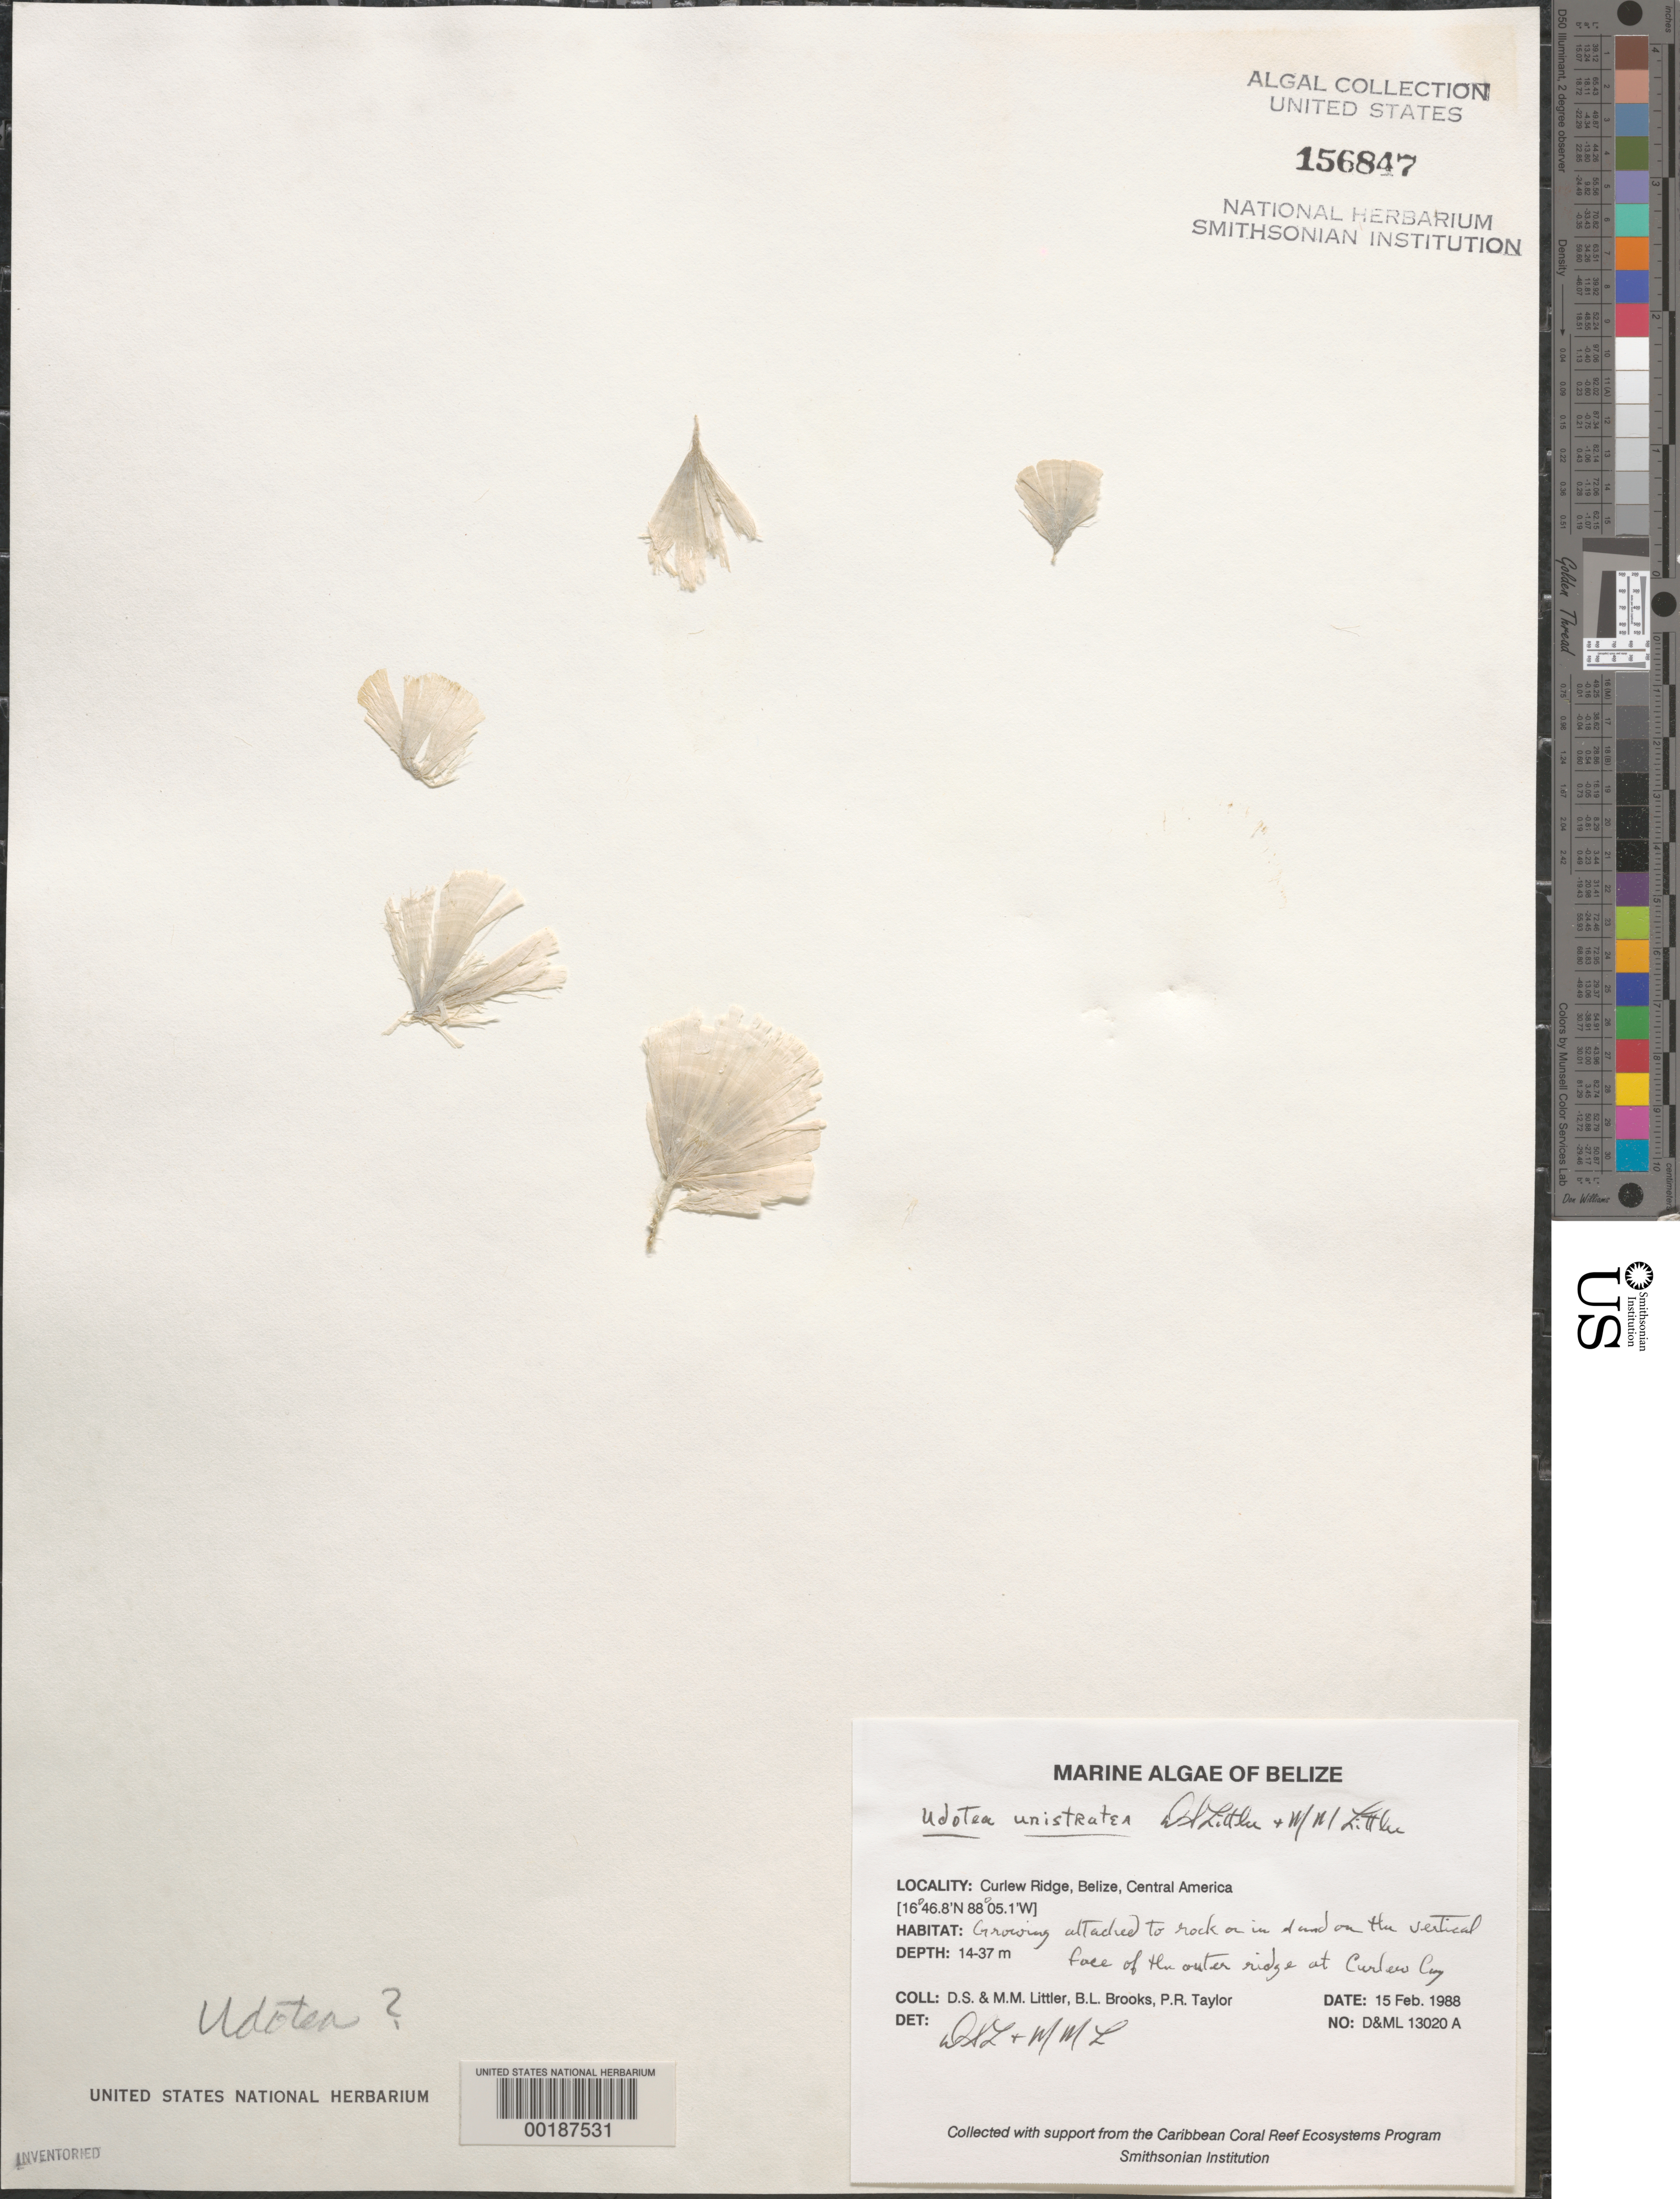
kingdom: Plantae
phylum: Chlorophyta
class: Ulvophyceae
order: Bryopsidales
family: Udoteaceae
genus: Udotea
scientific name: Udotea unistratea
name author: D.S. Littler & Littler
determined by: Littler, D. S.; Littler, M. M.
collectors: D. S. Littler, M. M. Littler, B. Brooks & P. R. Taylor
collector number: D&ML 13020a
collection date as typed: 15 Feb 1988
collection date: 1988-02-15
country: Belize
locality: Curlew Ridge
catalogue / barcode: US 156847